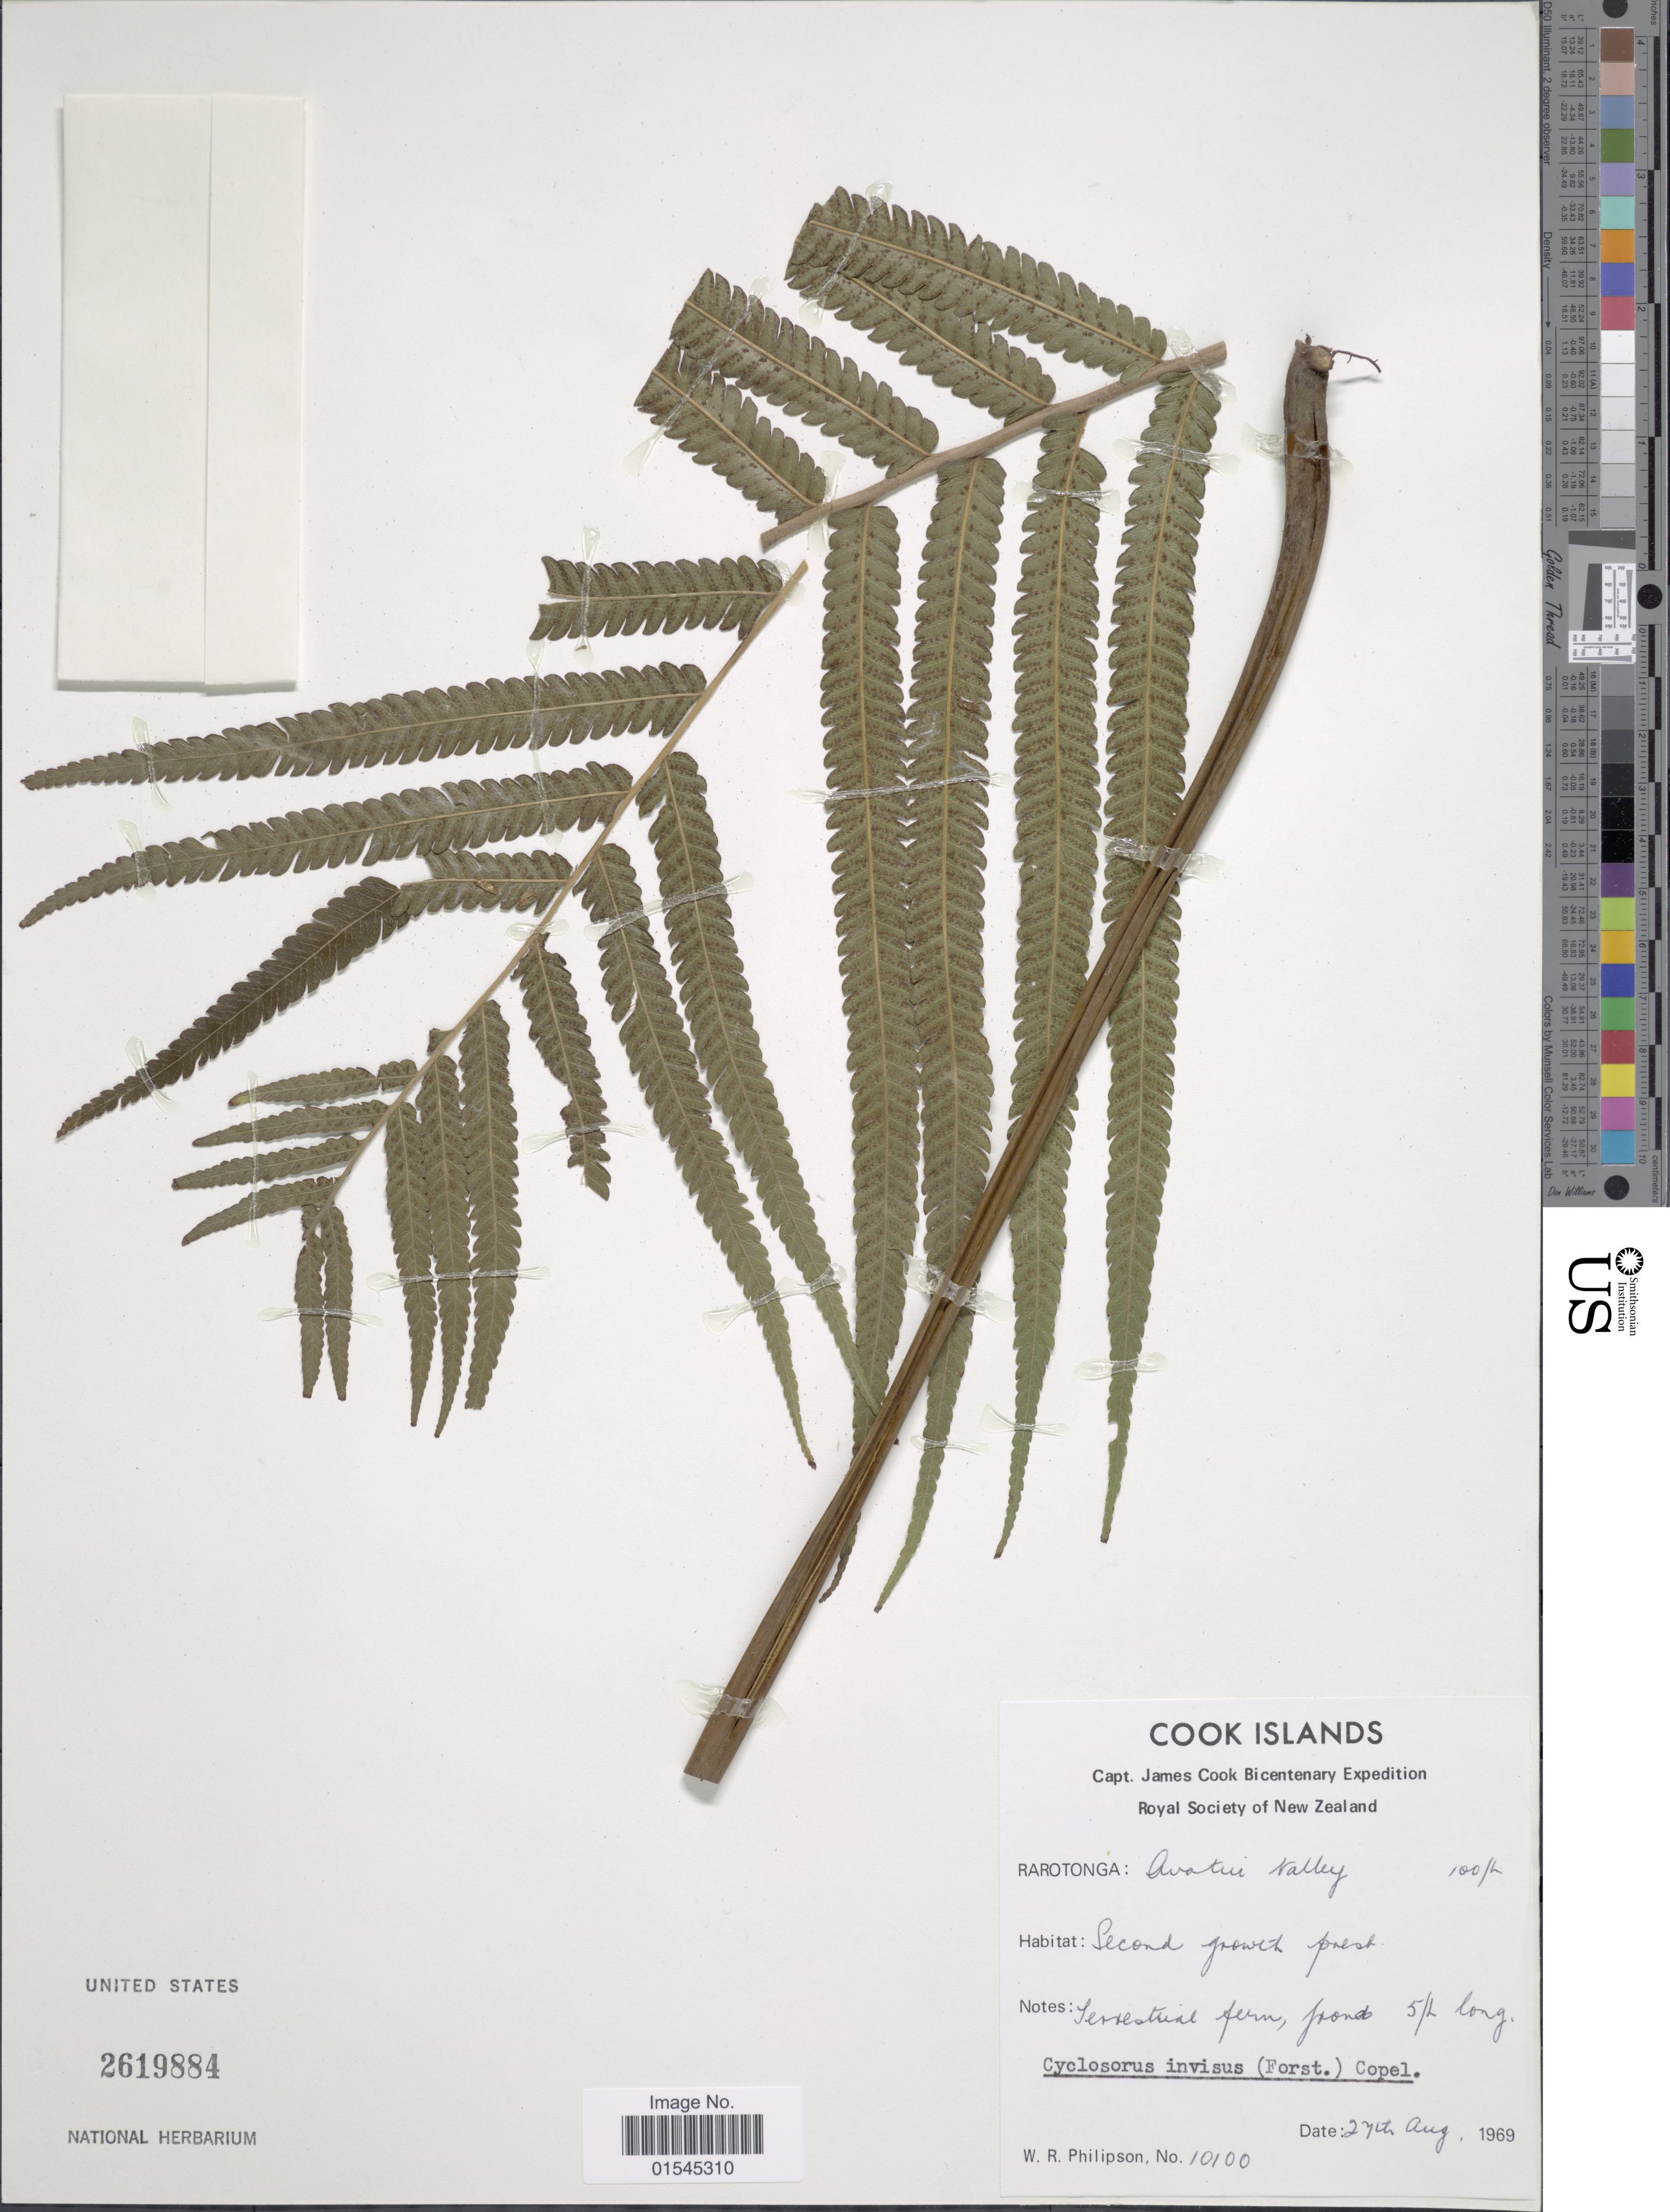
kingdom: Plantae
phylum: Tracheophyta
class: Polypodiopsida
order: Polypodiales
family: Thelypteridaceae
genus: Sphaerostephanos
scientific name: Sphaerostephanos invisus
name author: (G. Forst.) Holttum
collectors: W. R. Philipson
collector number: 10100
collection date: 1969-08-27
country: Cook Islands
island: Rarotonga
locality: Royal Society of New Zealand. Rarotonga: Avatui Valley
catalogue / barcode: US 2619884